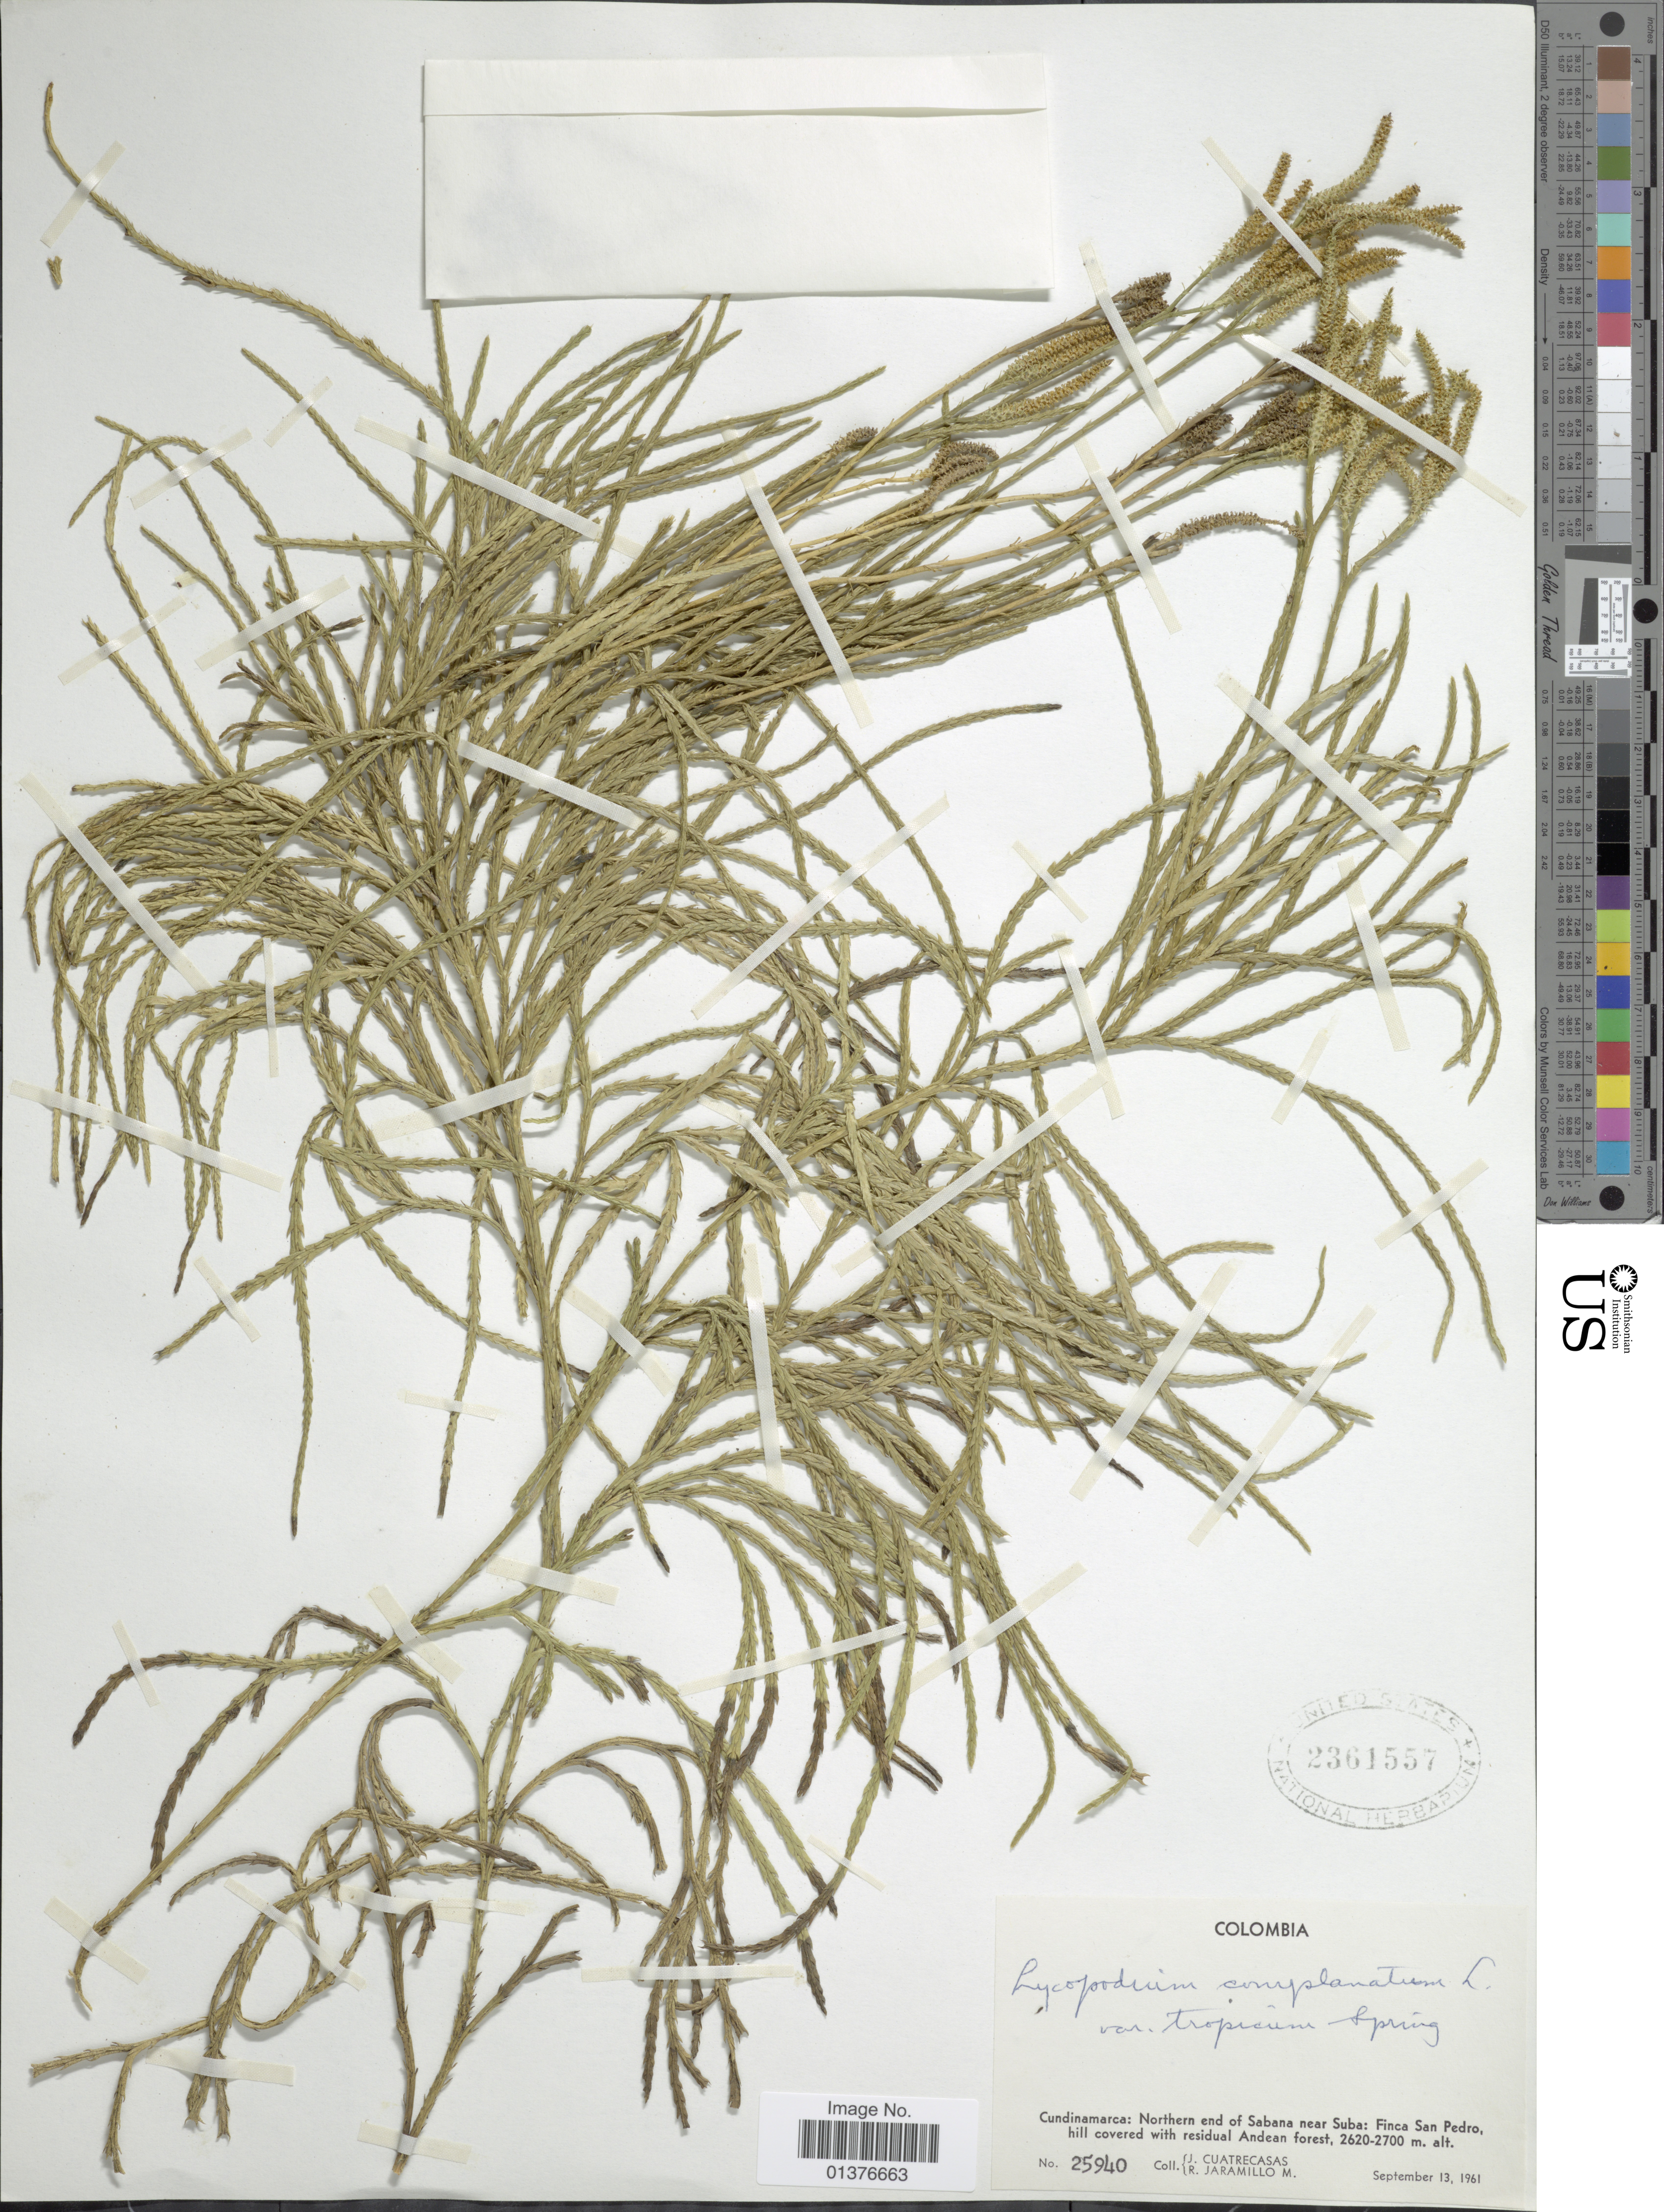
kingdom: Plantae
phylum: Tracheophyta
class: Lycopodiopsida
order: Lycopodiales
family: Lycopodiaceae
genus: Diphasiastrum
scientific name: Diphasiastrum thyoides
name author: (Humb. & Bonpl. ex Willd.) Holub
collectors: J. Cuatrecasas & R. Jaramillo M.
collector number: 25940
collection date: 1961-09-13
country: Colombia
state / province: Cundinamarca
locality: Northern end of Sabana near Suba: Finca San Pedro, hill covered with residual Andean forest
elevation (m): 2620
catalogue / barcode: US 2361557